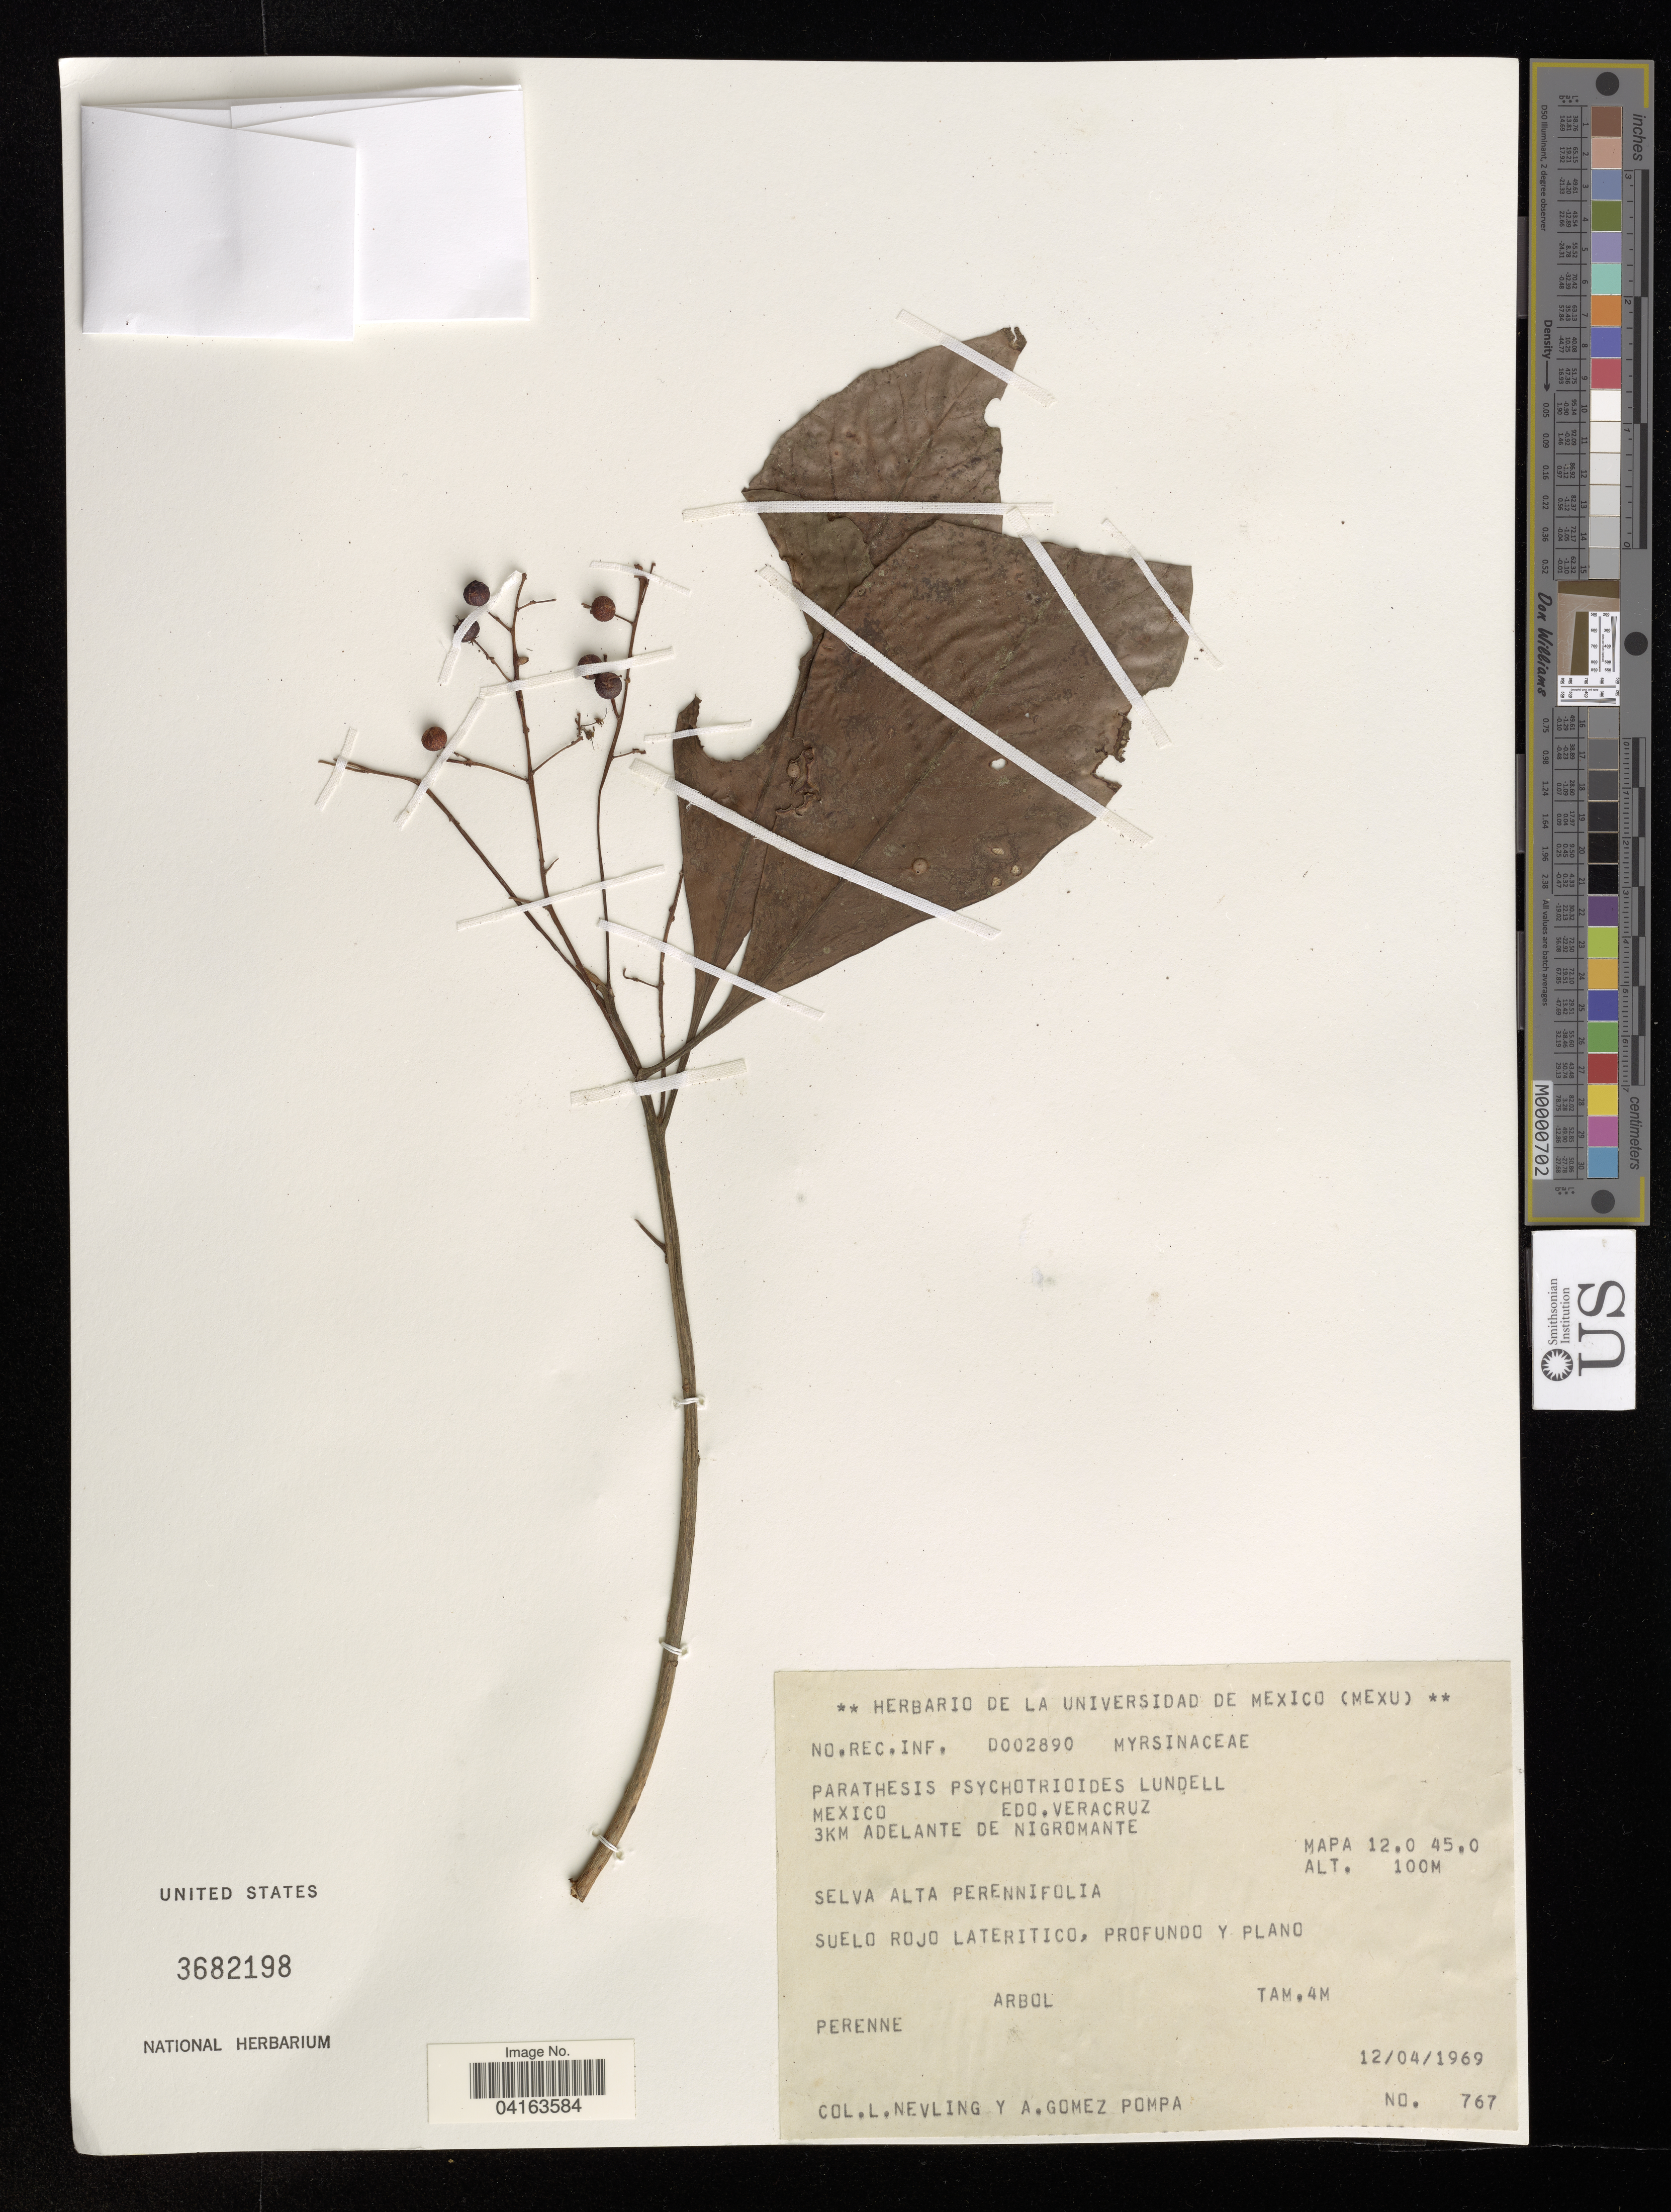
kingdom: Plantae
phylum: Tracheophyta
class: Magnoliopsida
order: Ericales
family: Primulaceae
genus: Parathesis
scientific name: Parathesis psychotrioides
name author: Lundell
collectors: L. Nevling & A. Gómez Pompa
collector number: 767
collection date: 1969-04-12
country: Mexico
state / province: Veracruz Llave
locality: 3Km Adelante de Nigromante.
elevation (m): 100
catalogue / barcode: US 3682198